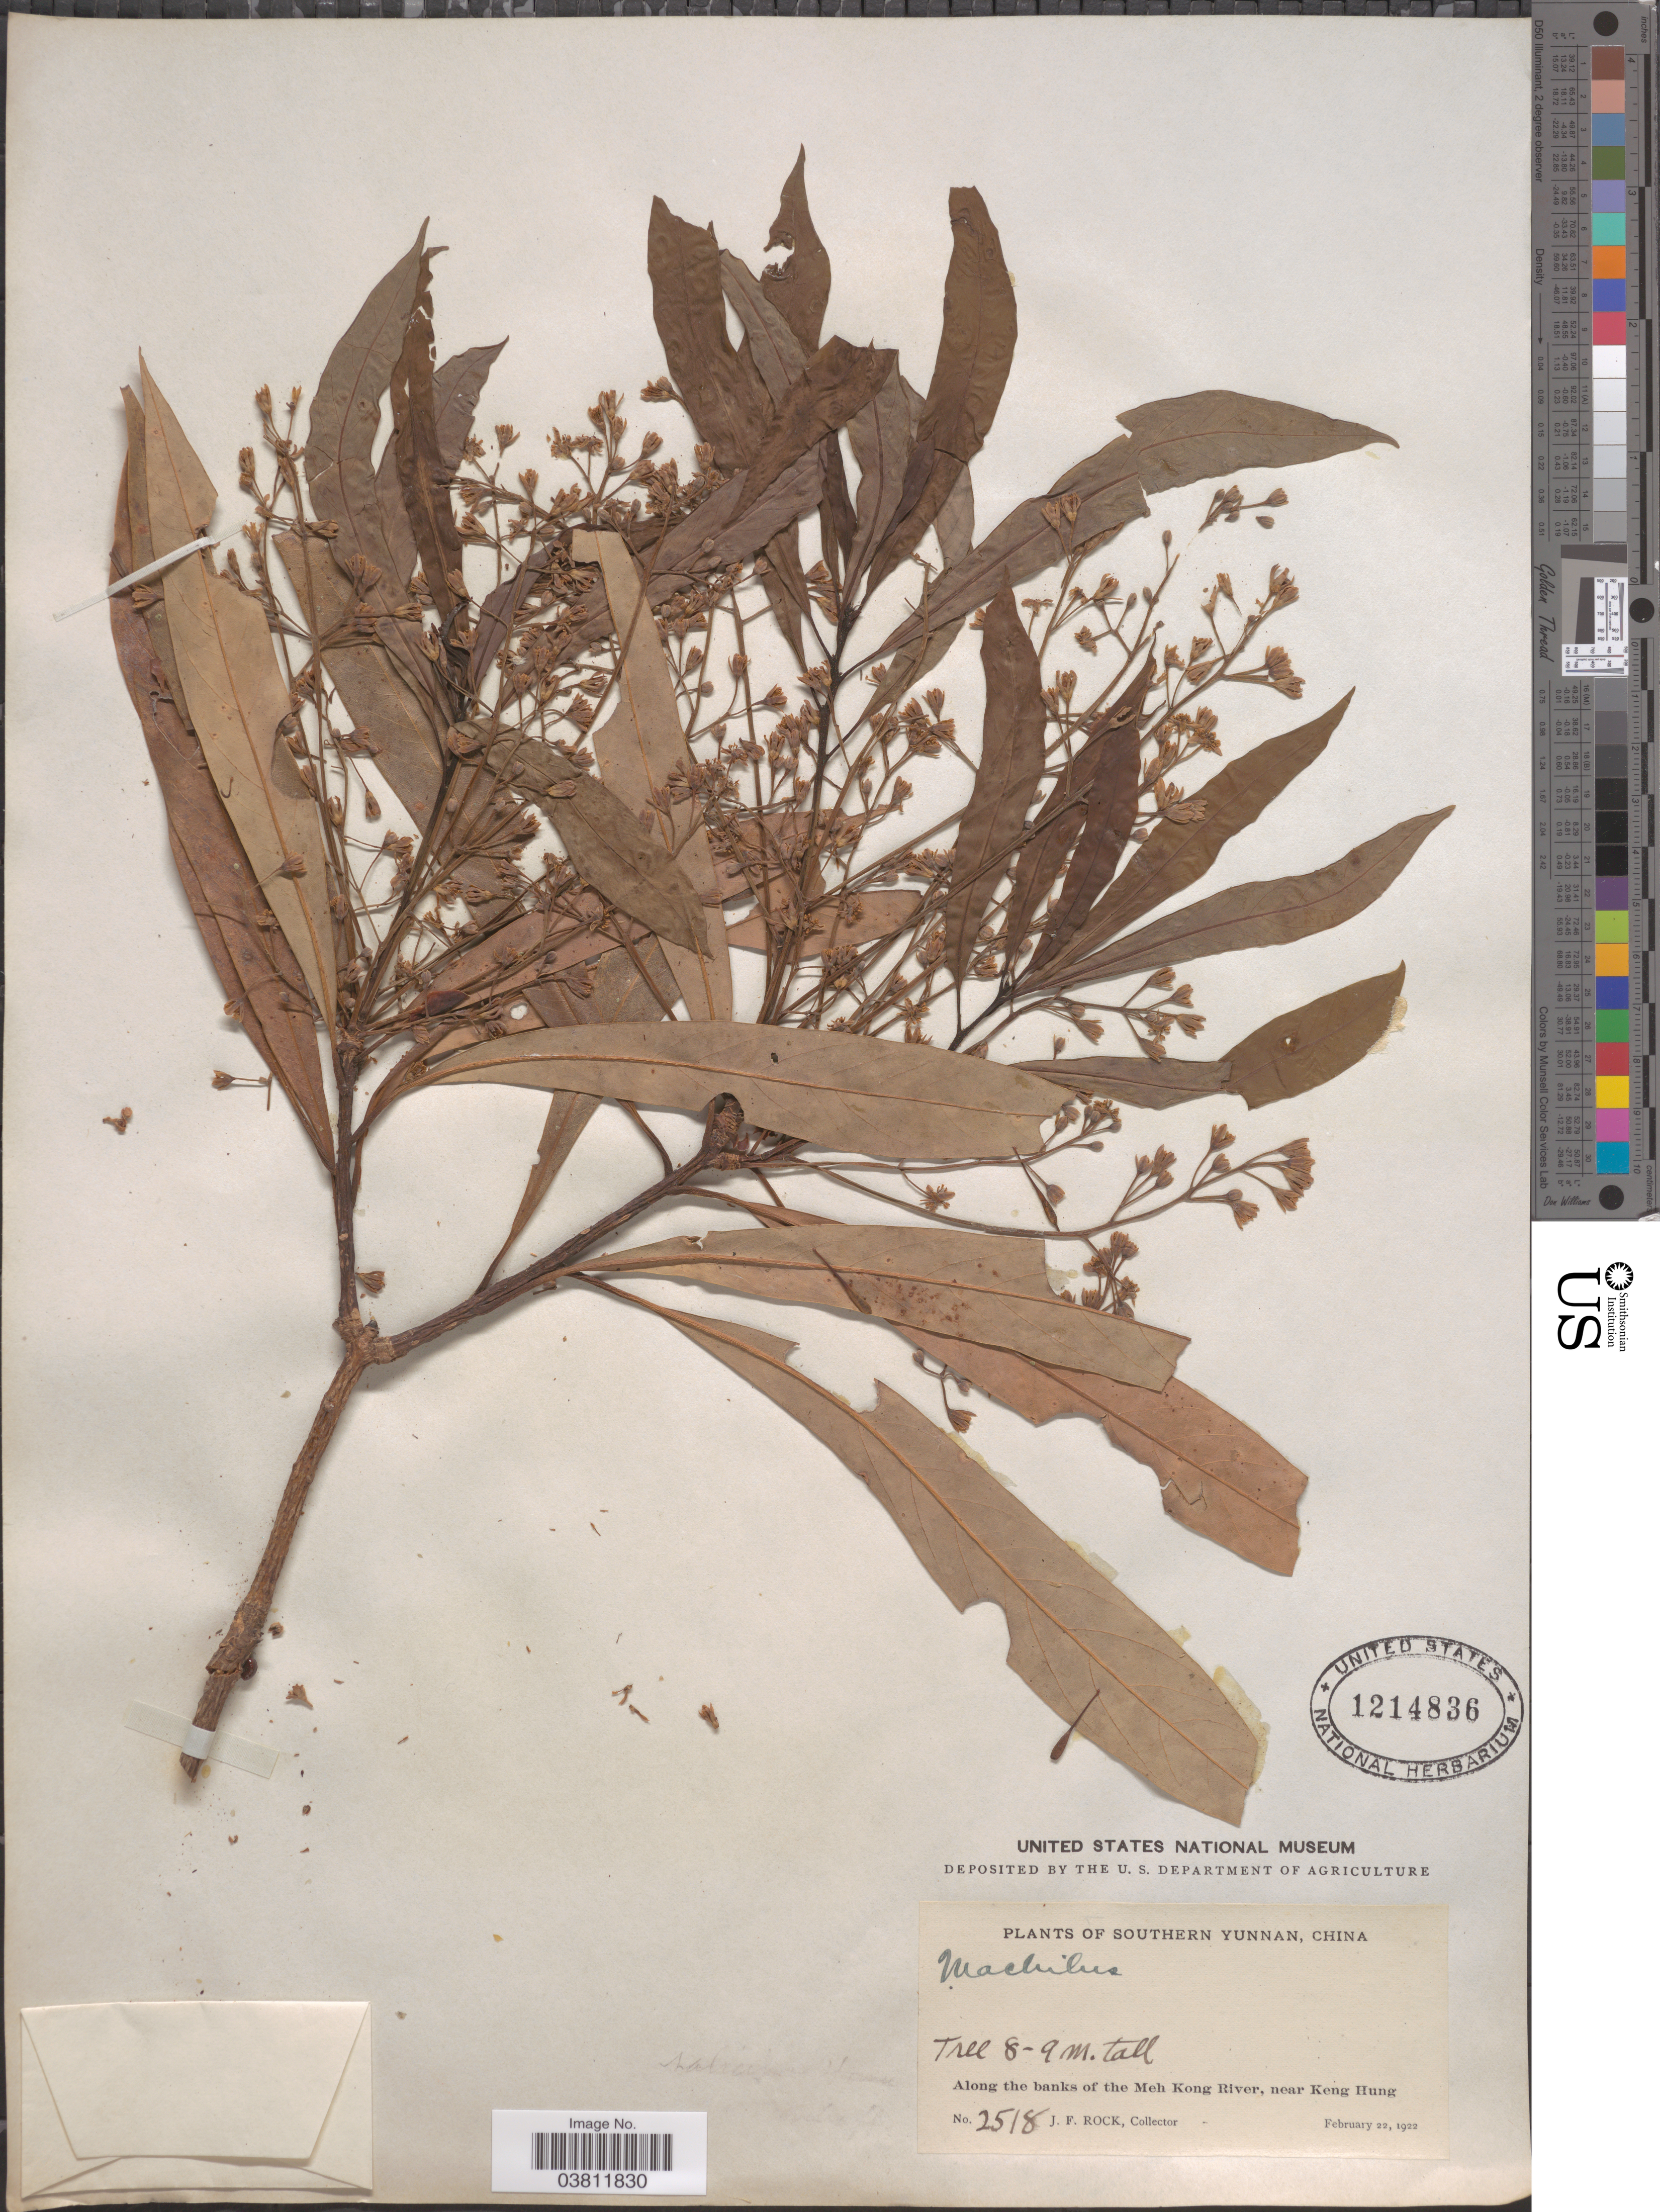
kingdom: Plantae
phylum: Tracheophyta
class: Magnoliopsida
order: Laurales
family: Lauraceae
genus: Machilus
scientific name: Machilus sp.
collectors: J. Rock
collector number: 2518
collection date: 1922-02-22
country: China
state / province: Yunnan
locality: Southern Yunnan. Along the banks of the Meh Kong River, near Keng Hung.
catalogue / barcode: US 1214836